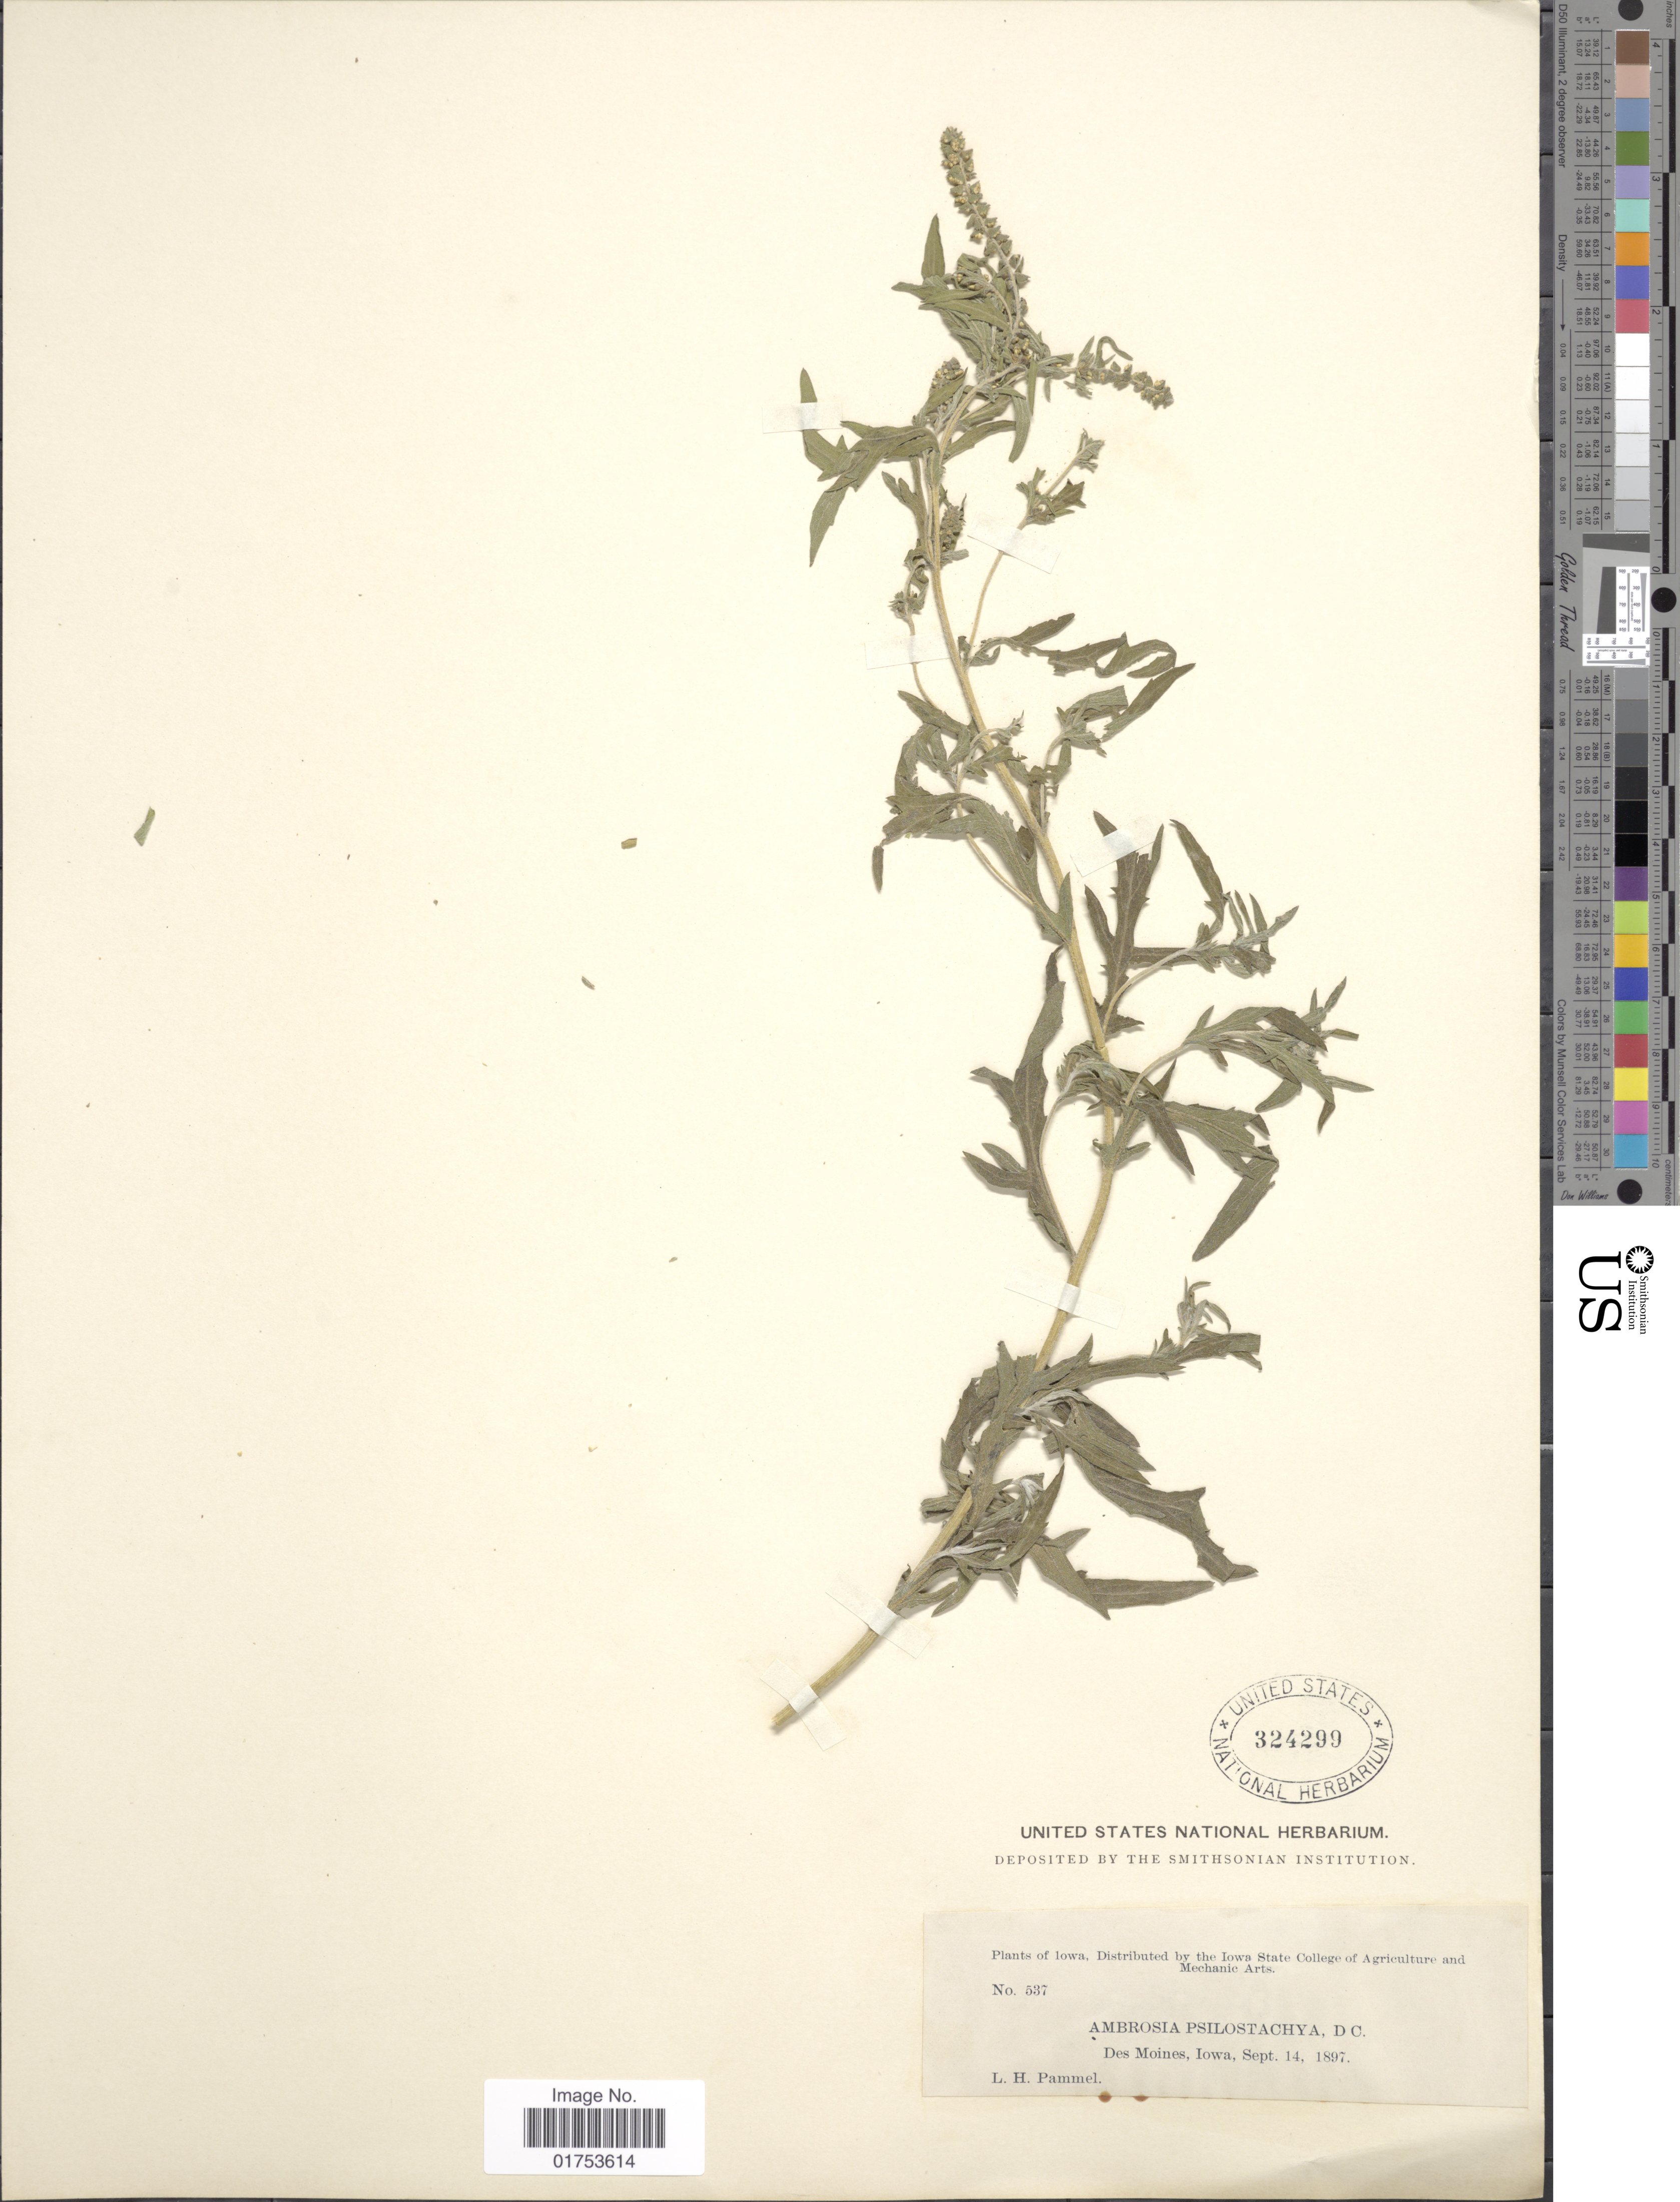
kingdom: Plantae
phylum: Tracheophyta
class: Magnoliopsida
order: Asterales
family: Asteraceae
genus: Ambrosia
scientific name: Ambrosia psilostachya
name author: DC.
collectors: L. Pammel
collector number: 537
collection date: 1897-09-14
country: United States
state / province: Iowa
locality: Des Moines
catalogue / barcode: US 324299